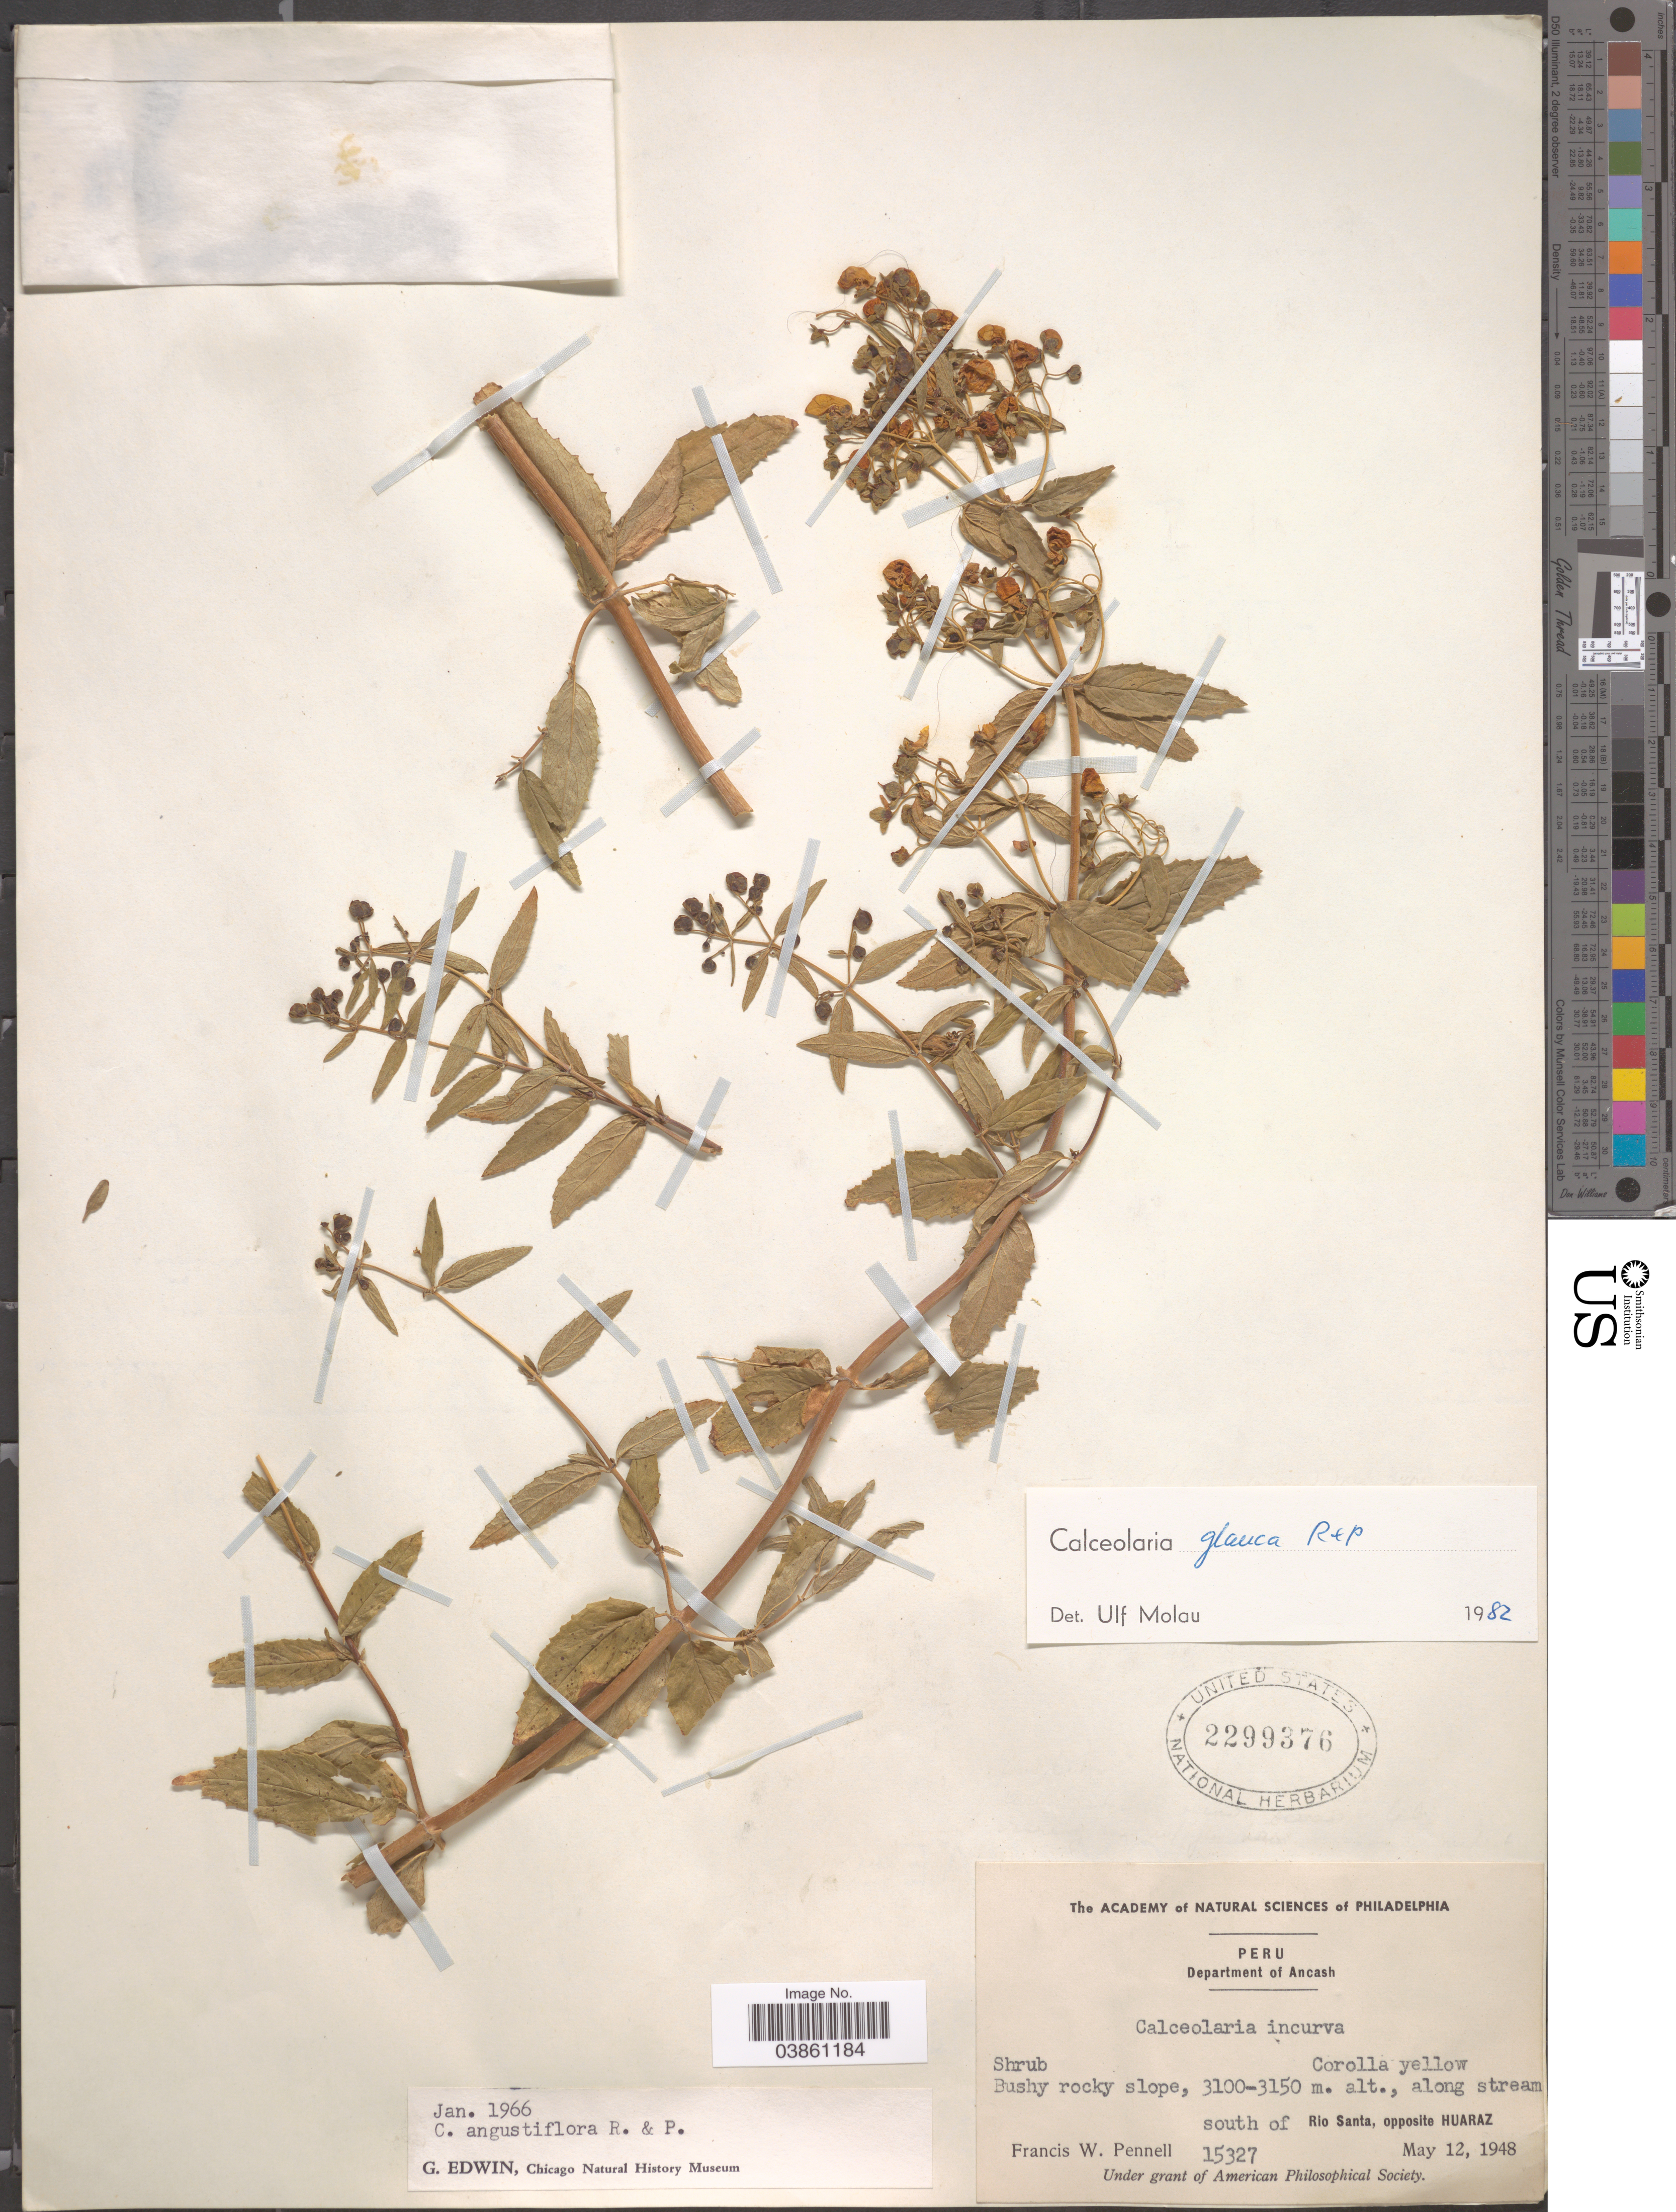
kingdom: Plantae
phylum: Tracheophyta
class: Magnoliopsida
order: Lamiales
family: Calceolariaceae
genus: Calceolaria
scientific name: Calceolaria glauca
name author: Ruiz & Pav.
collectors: F. W. Pennell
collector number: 15327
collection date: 1948-05-12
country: Peru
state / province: Ancash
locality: Department of Ancash. Along stream south of Rio Santa, opposite Huaraz.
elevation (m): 3100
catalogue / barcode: US 2299376